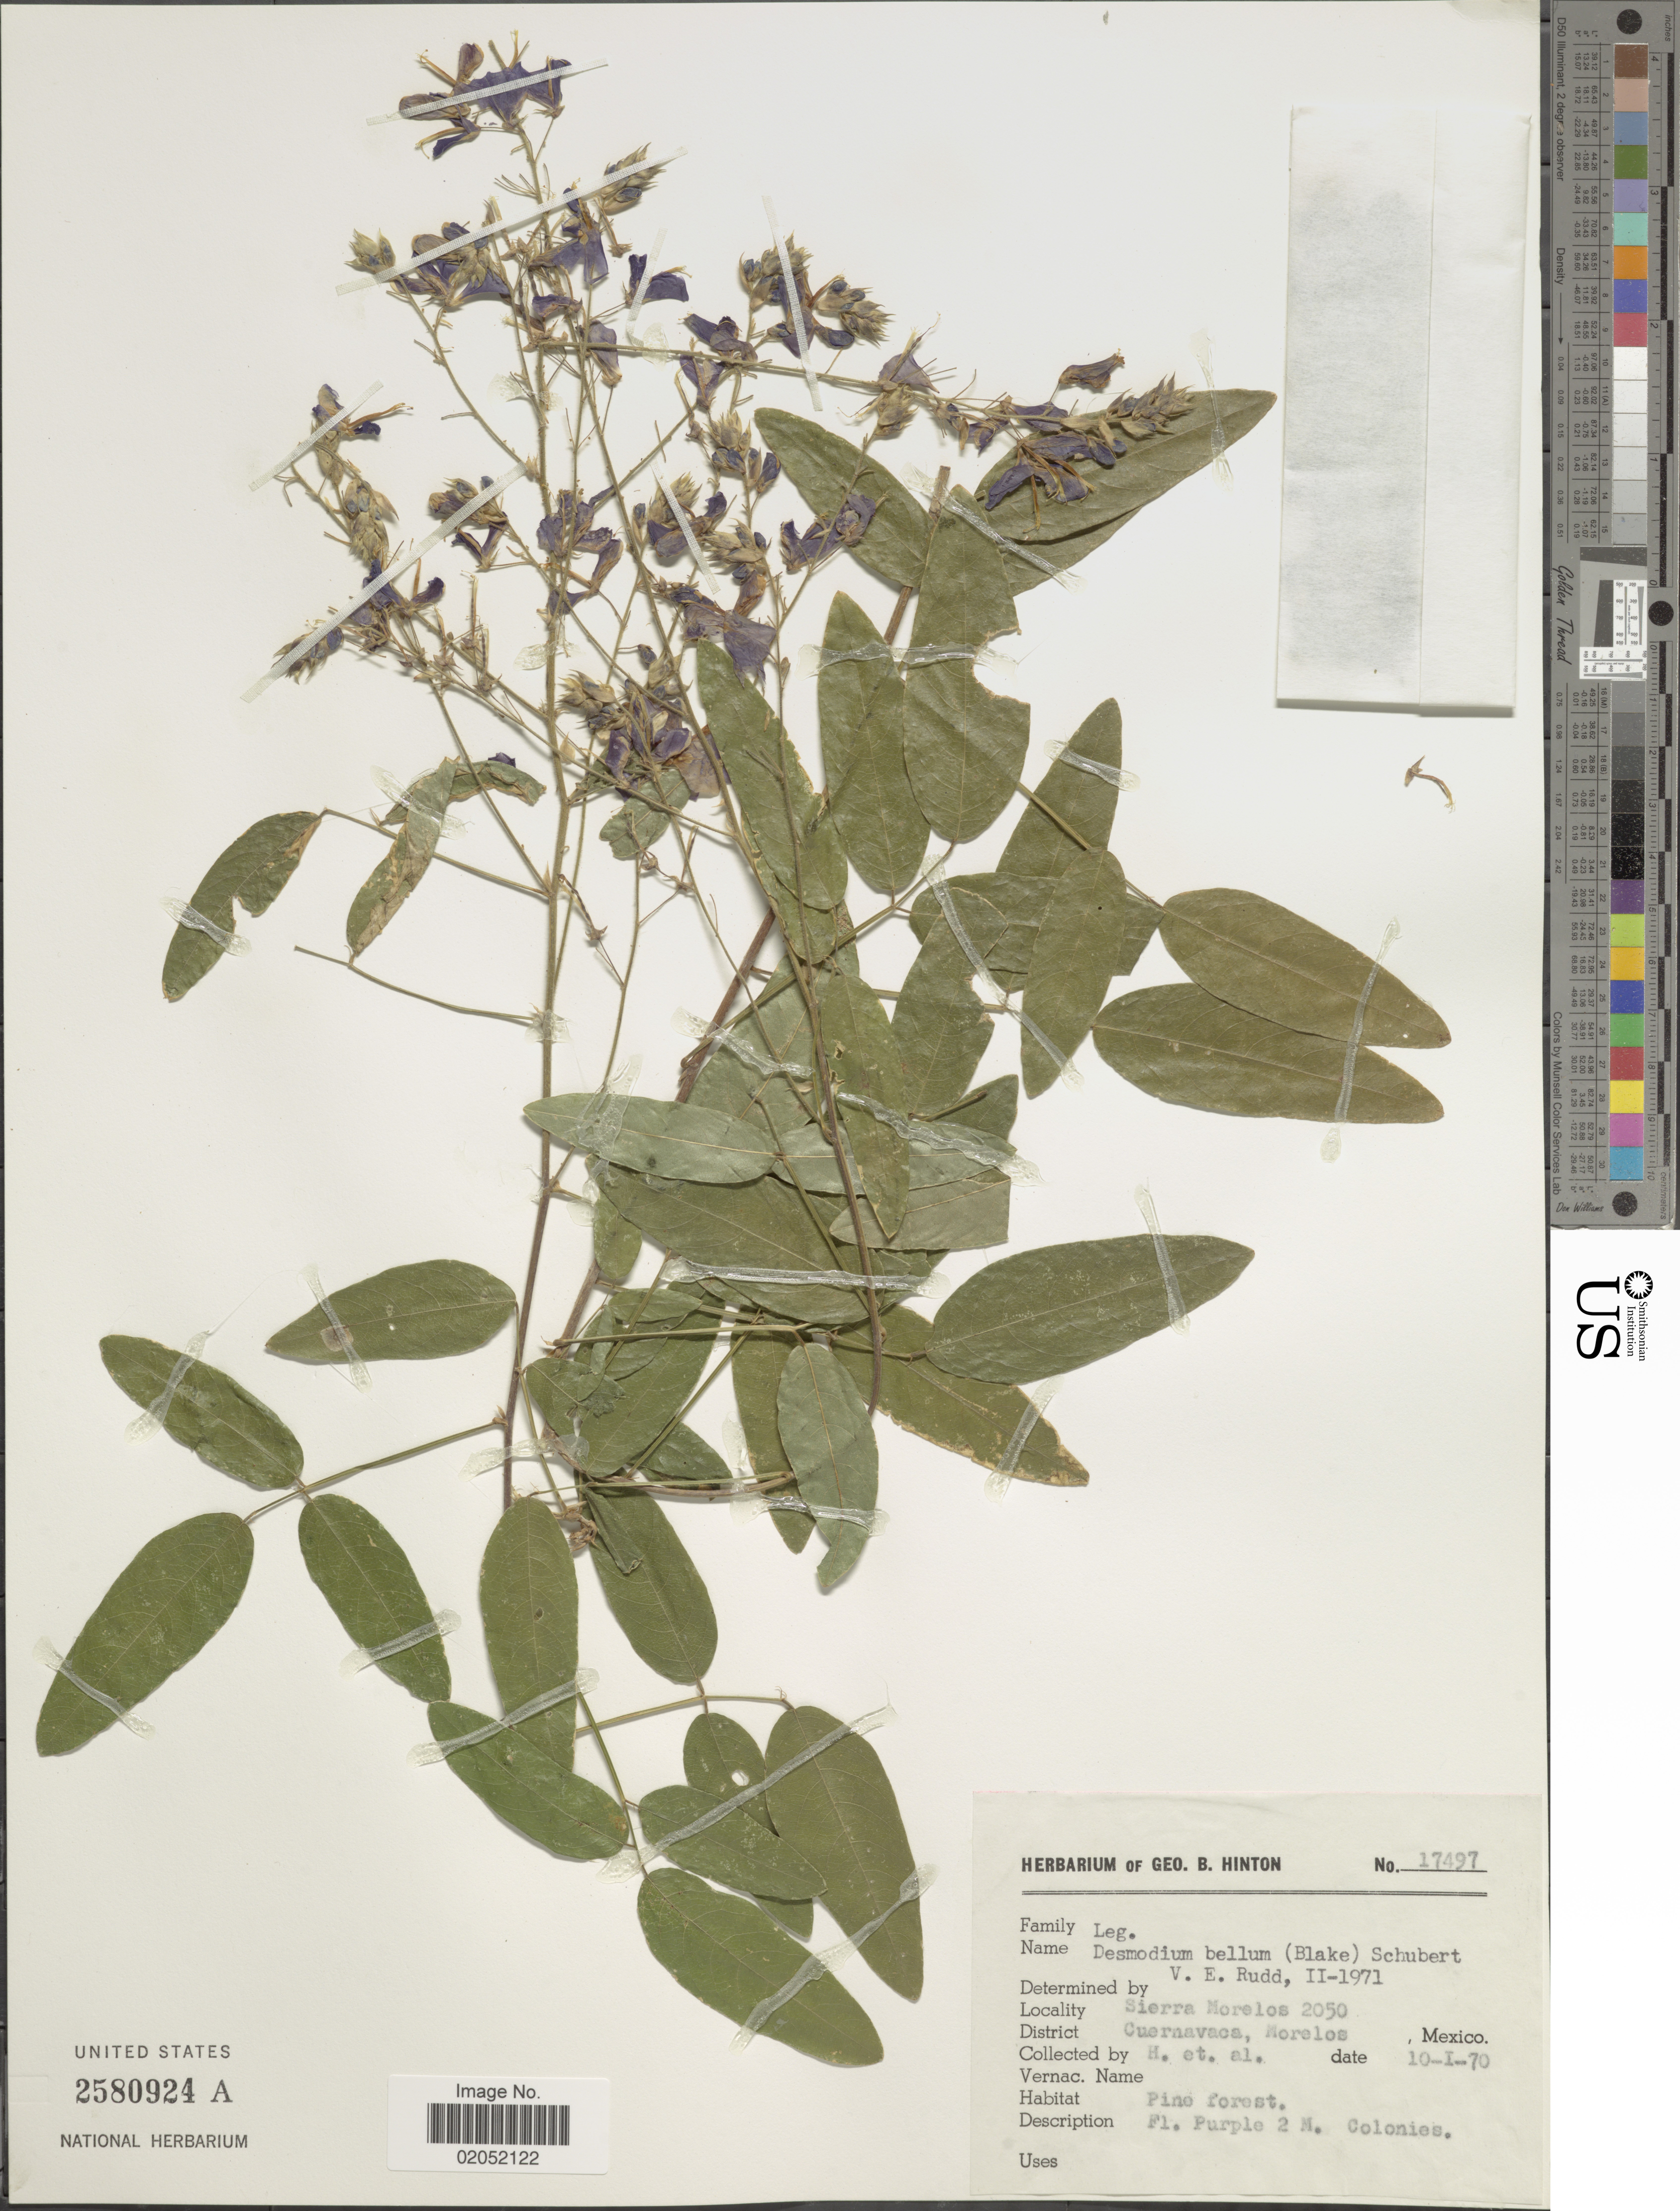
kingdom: Plantae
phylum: Tracheophyta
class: Magnoliopsida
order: Fabales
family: Fabaceae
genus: Desmodium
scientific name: Desmodium bellum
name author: (S.F. Blake) B.G. Schub.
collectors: G. B. Hinton & et al.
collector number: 17497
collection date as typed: Transcribed d/m/y: 10/1/70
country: Mexico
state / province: Morelos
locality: Sierra Morelos 2050. District Cuernavaca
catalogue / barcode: US 2580924A